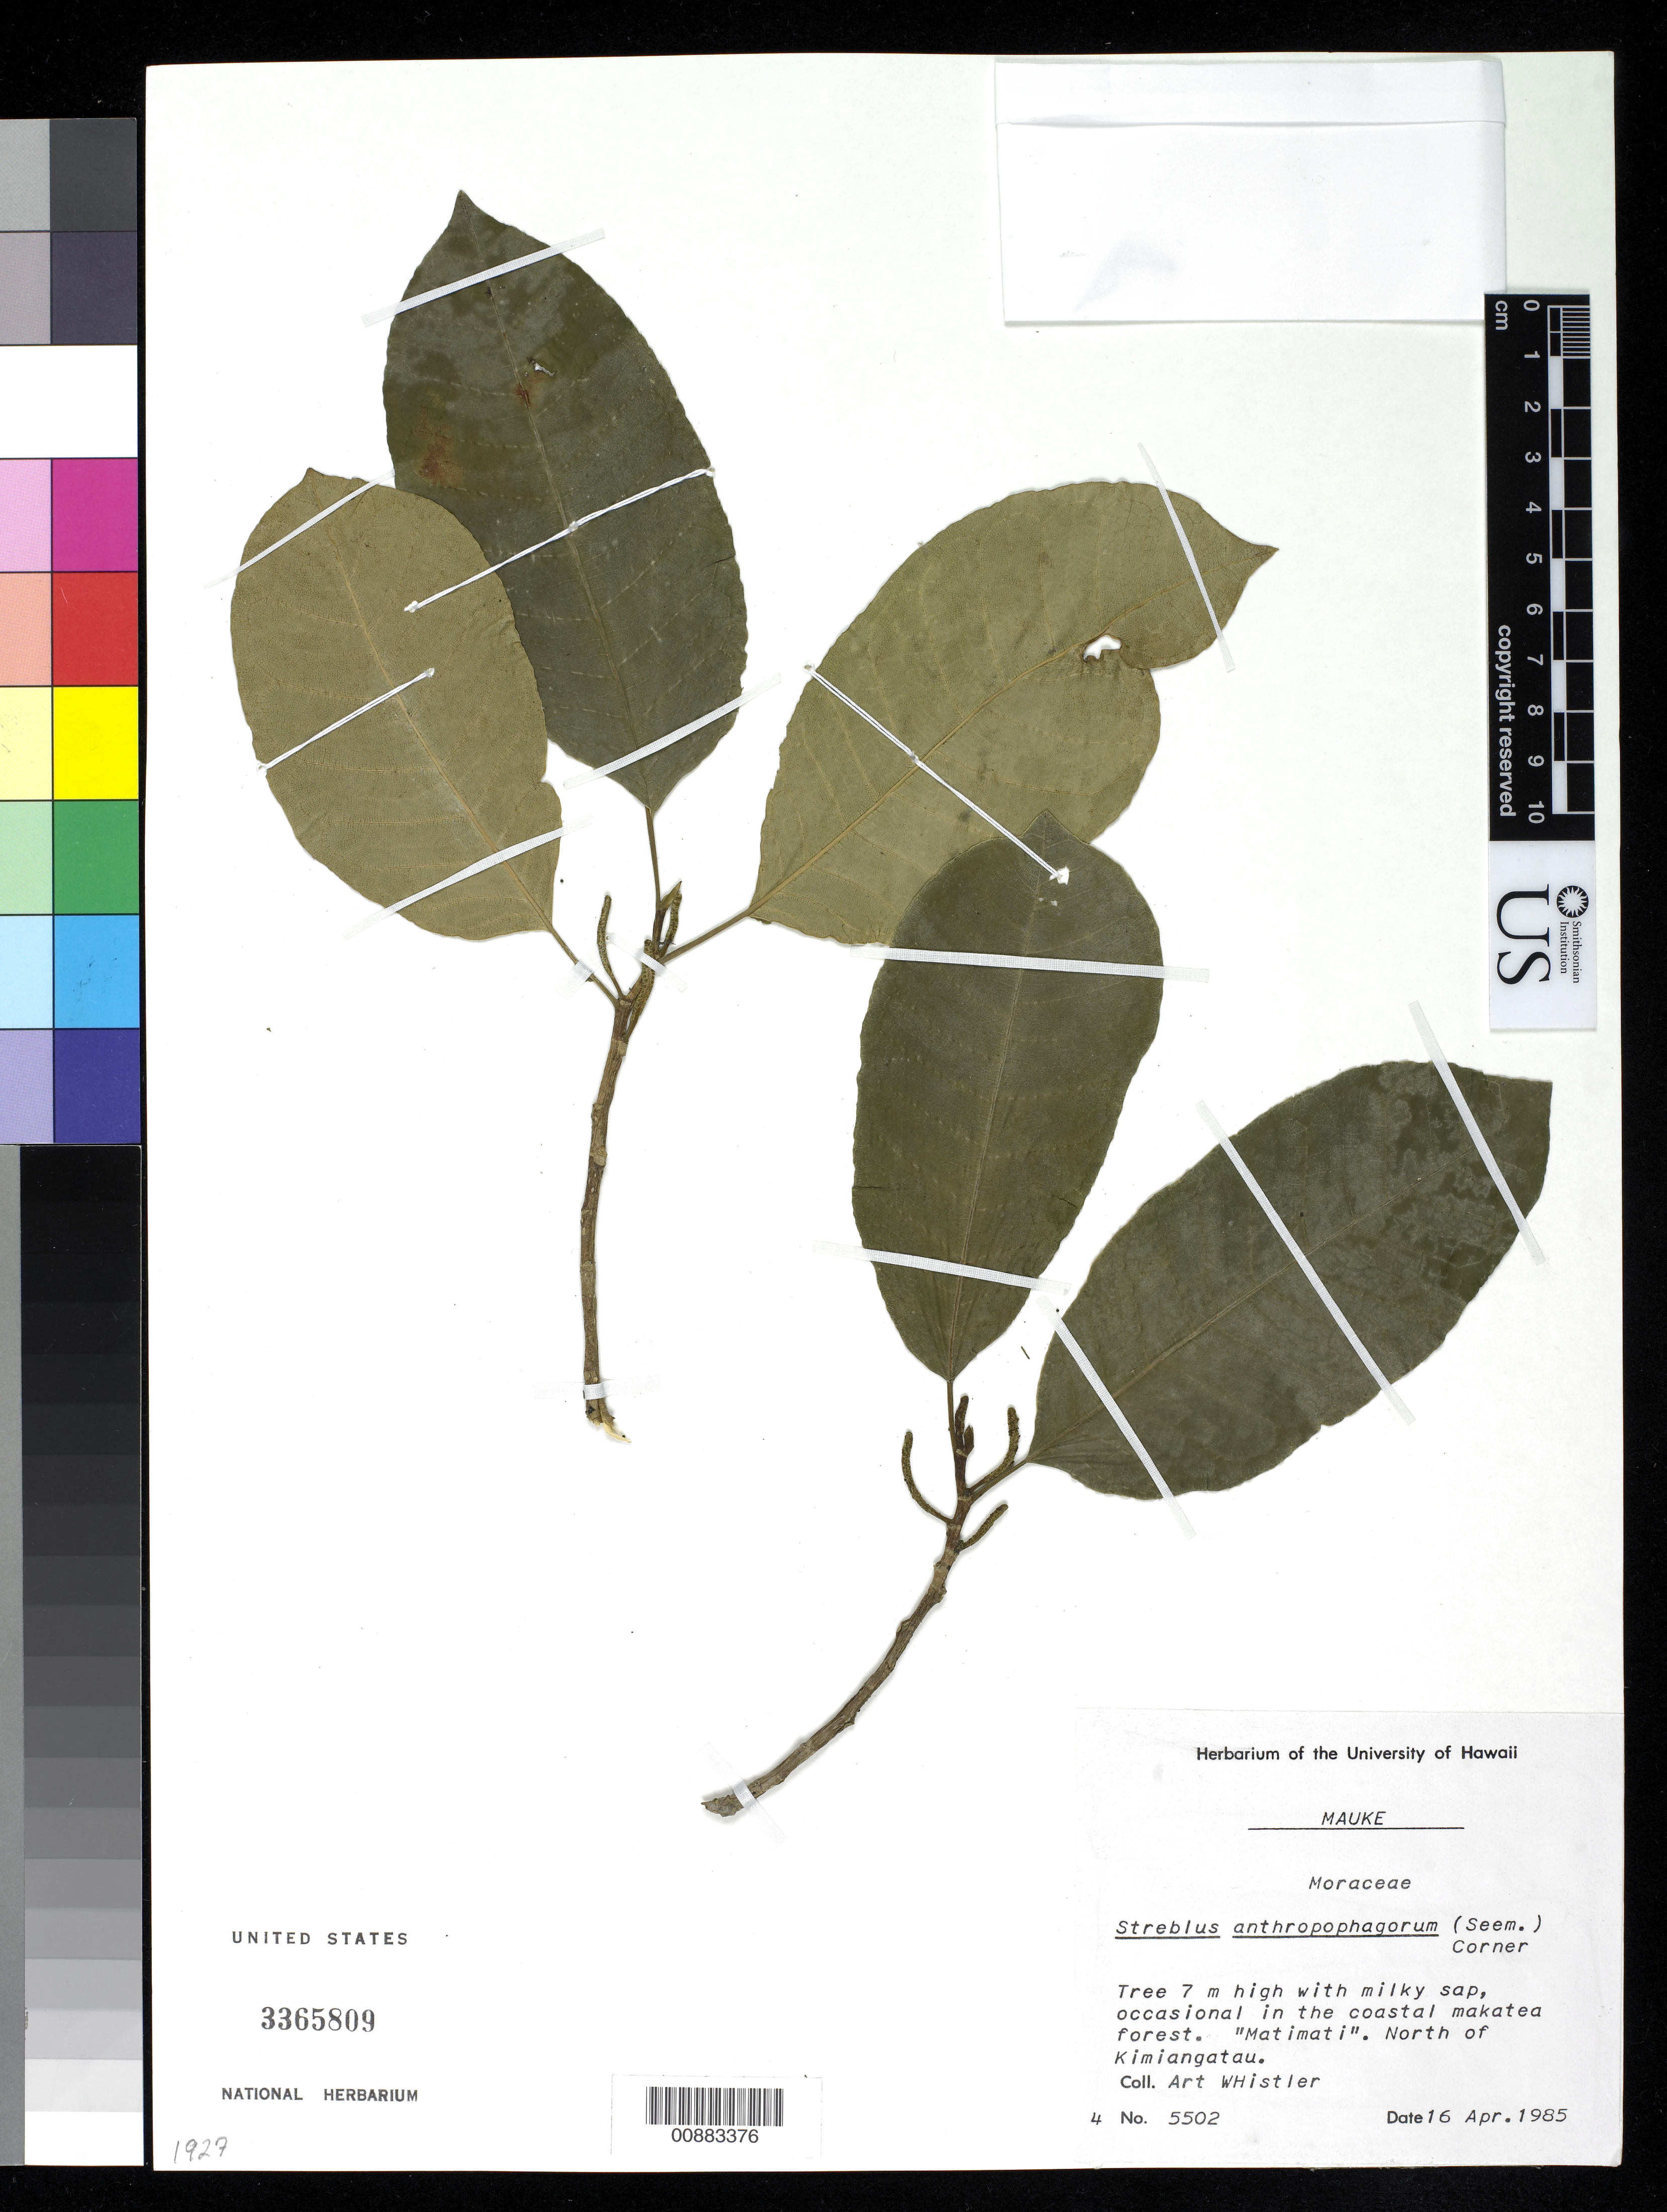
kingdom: Plantae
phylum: Tracheophyta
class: Magnoliopsida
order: Rosales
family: Moraceae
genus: Paratrophis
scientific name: Paratrophis anthropophagorum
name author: (Seem.) Benth. & Hook. f. ex Drake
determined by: Wagner, W. L., (BOT), Smithsonian Institution - National Museum of Natural History (UNITED STATES)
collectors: A. Whistler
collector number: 5502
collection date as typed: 16 Apr 1985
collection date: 1985-04-16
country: Cook Islands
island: Mauke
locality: North of Kimiangatau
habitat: Coastal Makatea Forest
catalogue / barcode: US 3365809